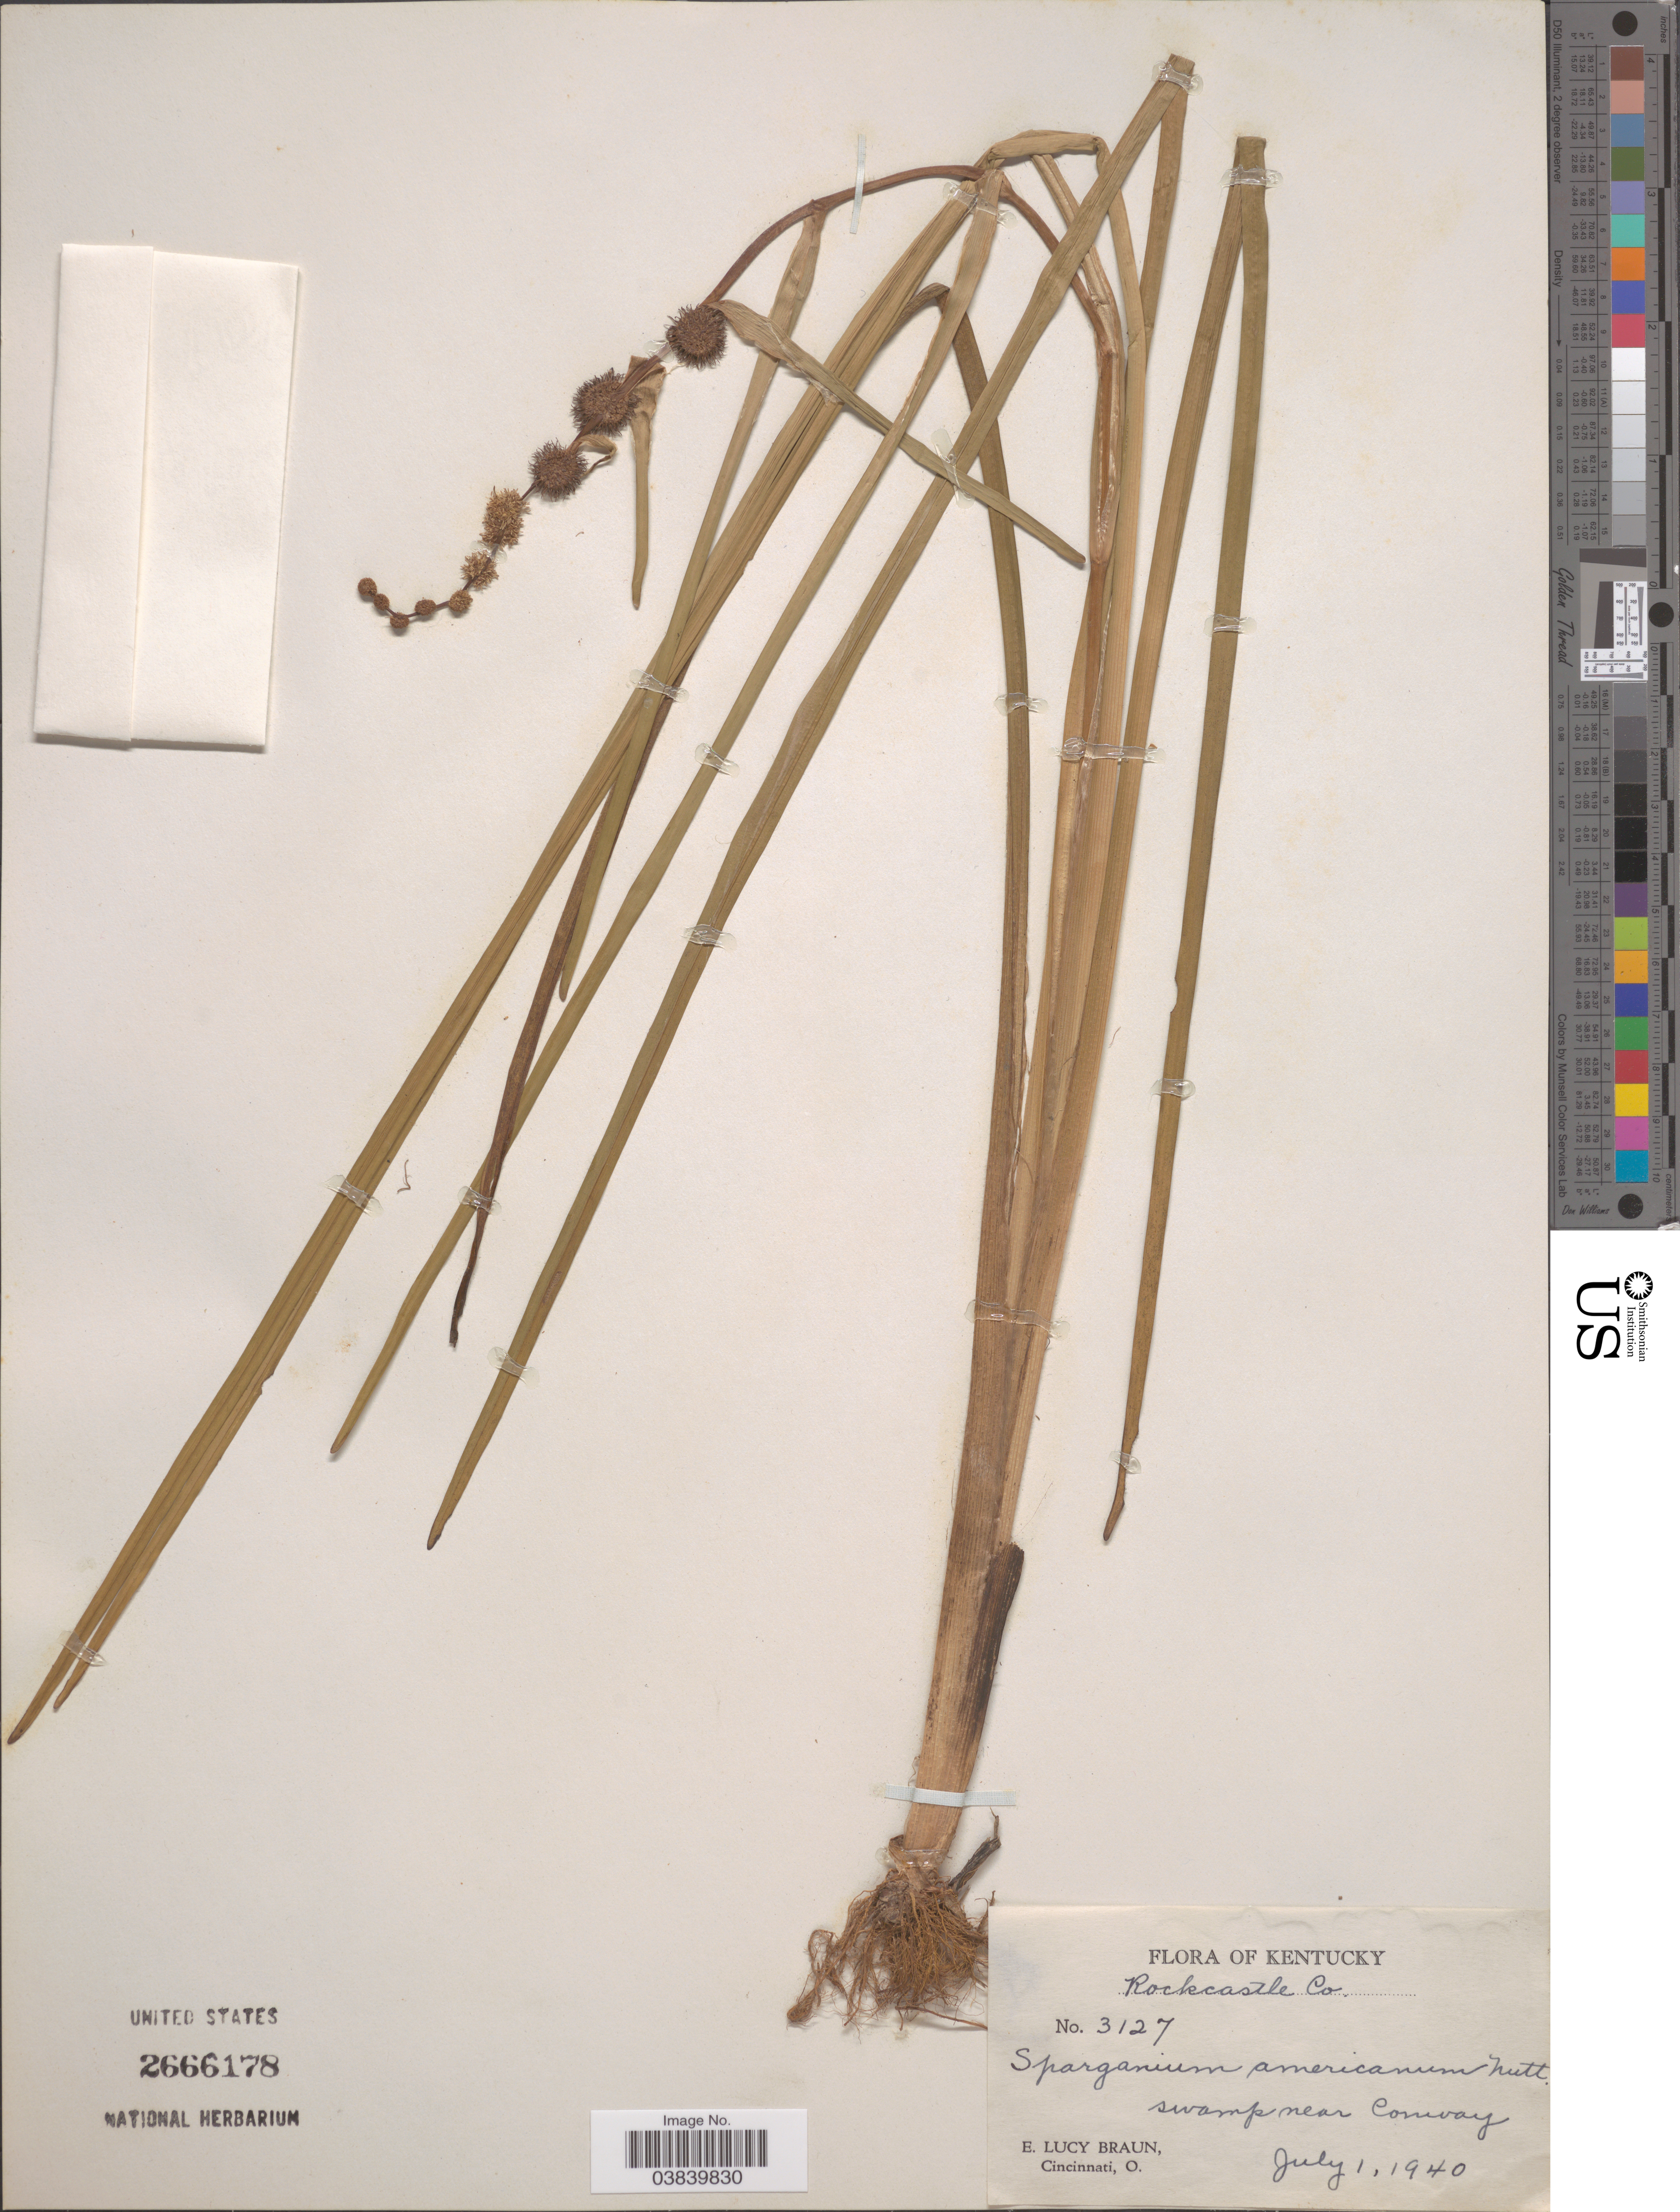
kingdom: Plantae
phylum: Tracheophyta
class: Liliopsida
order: Poales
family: Typhaceae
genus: Sparganium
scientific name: Sparganium americanum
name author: Nutt.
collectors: E. L. Braun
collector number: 3127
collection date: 1940-07-01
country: United States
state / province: Kentucky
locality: Rockcastle Co. Swamp near Comvay.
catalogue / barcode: US 2666178